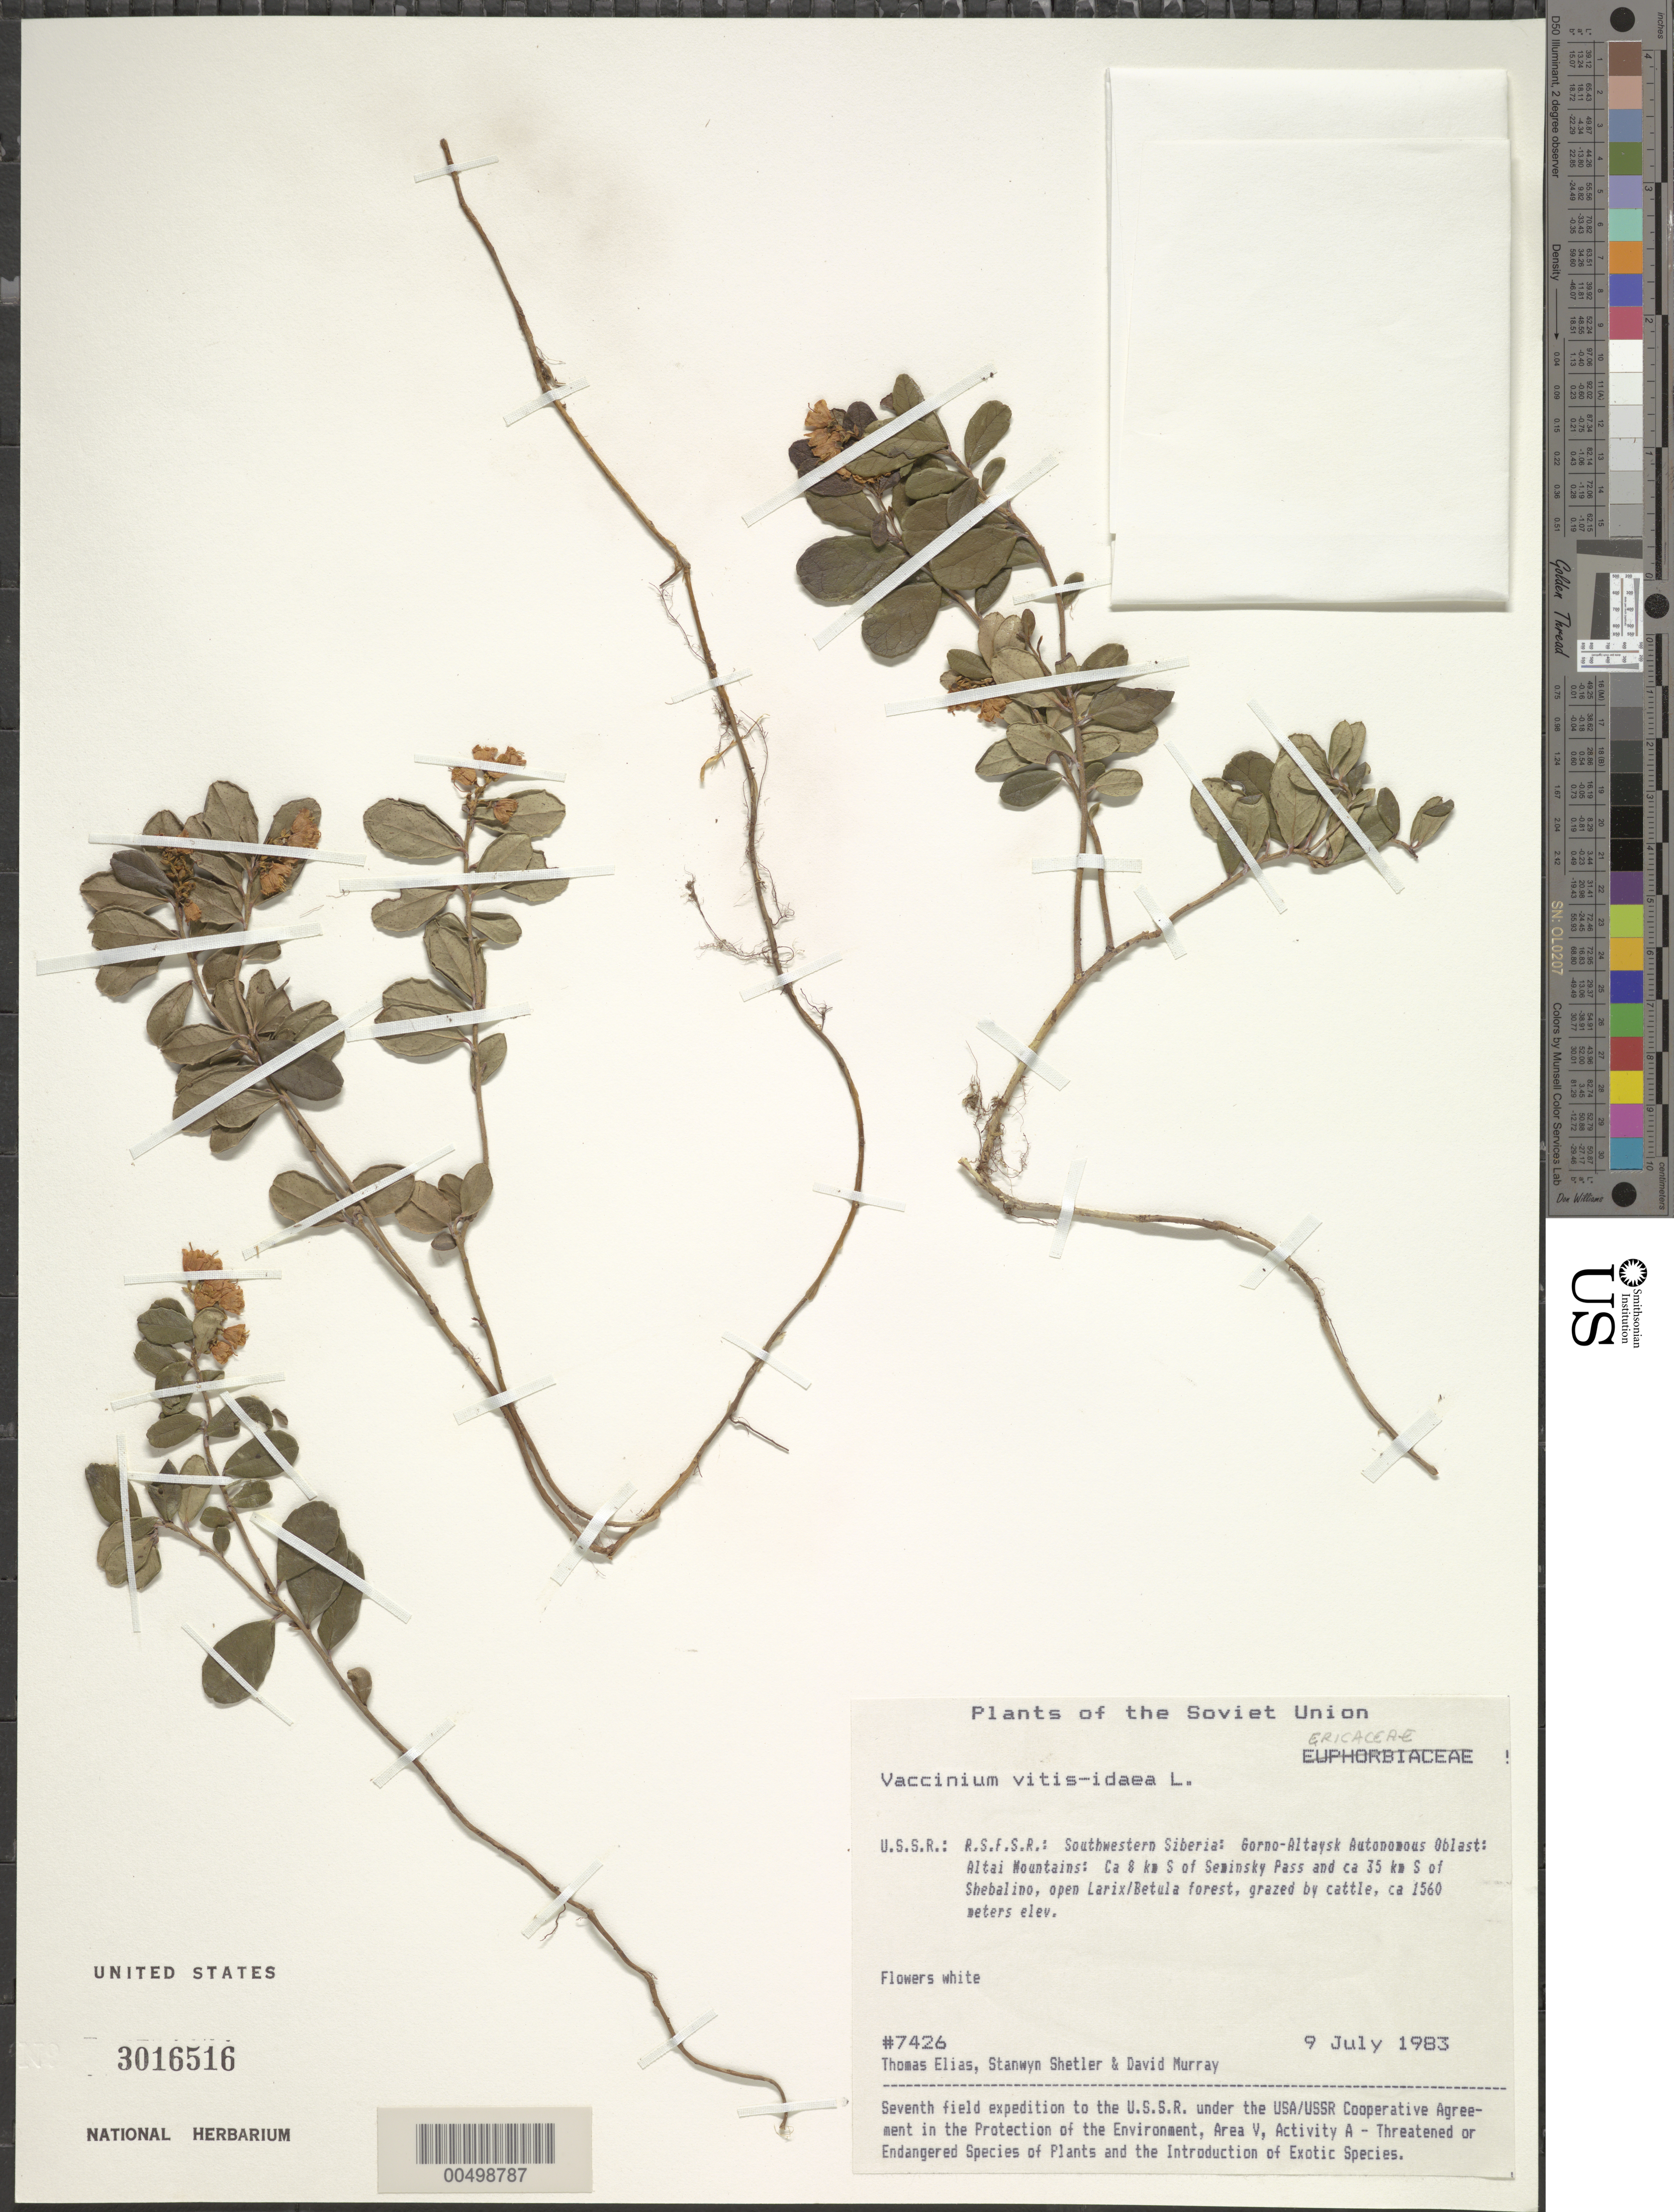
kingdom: Plantae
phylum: Tracheophyta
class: Magnoliopsida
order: Ericales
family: Ericaceae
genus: Vaccinium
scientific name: Vaccinium vitis-idaea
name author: L.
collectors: T. Elias, S. Shetler & D. F. Murray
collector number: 7426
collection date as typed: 09 Jul 1983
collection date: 1983-07-09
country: Russian Federation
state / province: Altai Republic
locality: Altai Mountains, ca. 8 km S of Seminsky Pass and 35 km S of Shebalino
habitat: open Larix/Betula forest, grazed by cattle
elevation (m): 1560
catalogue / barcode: US 3016516